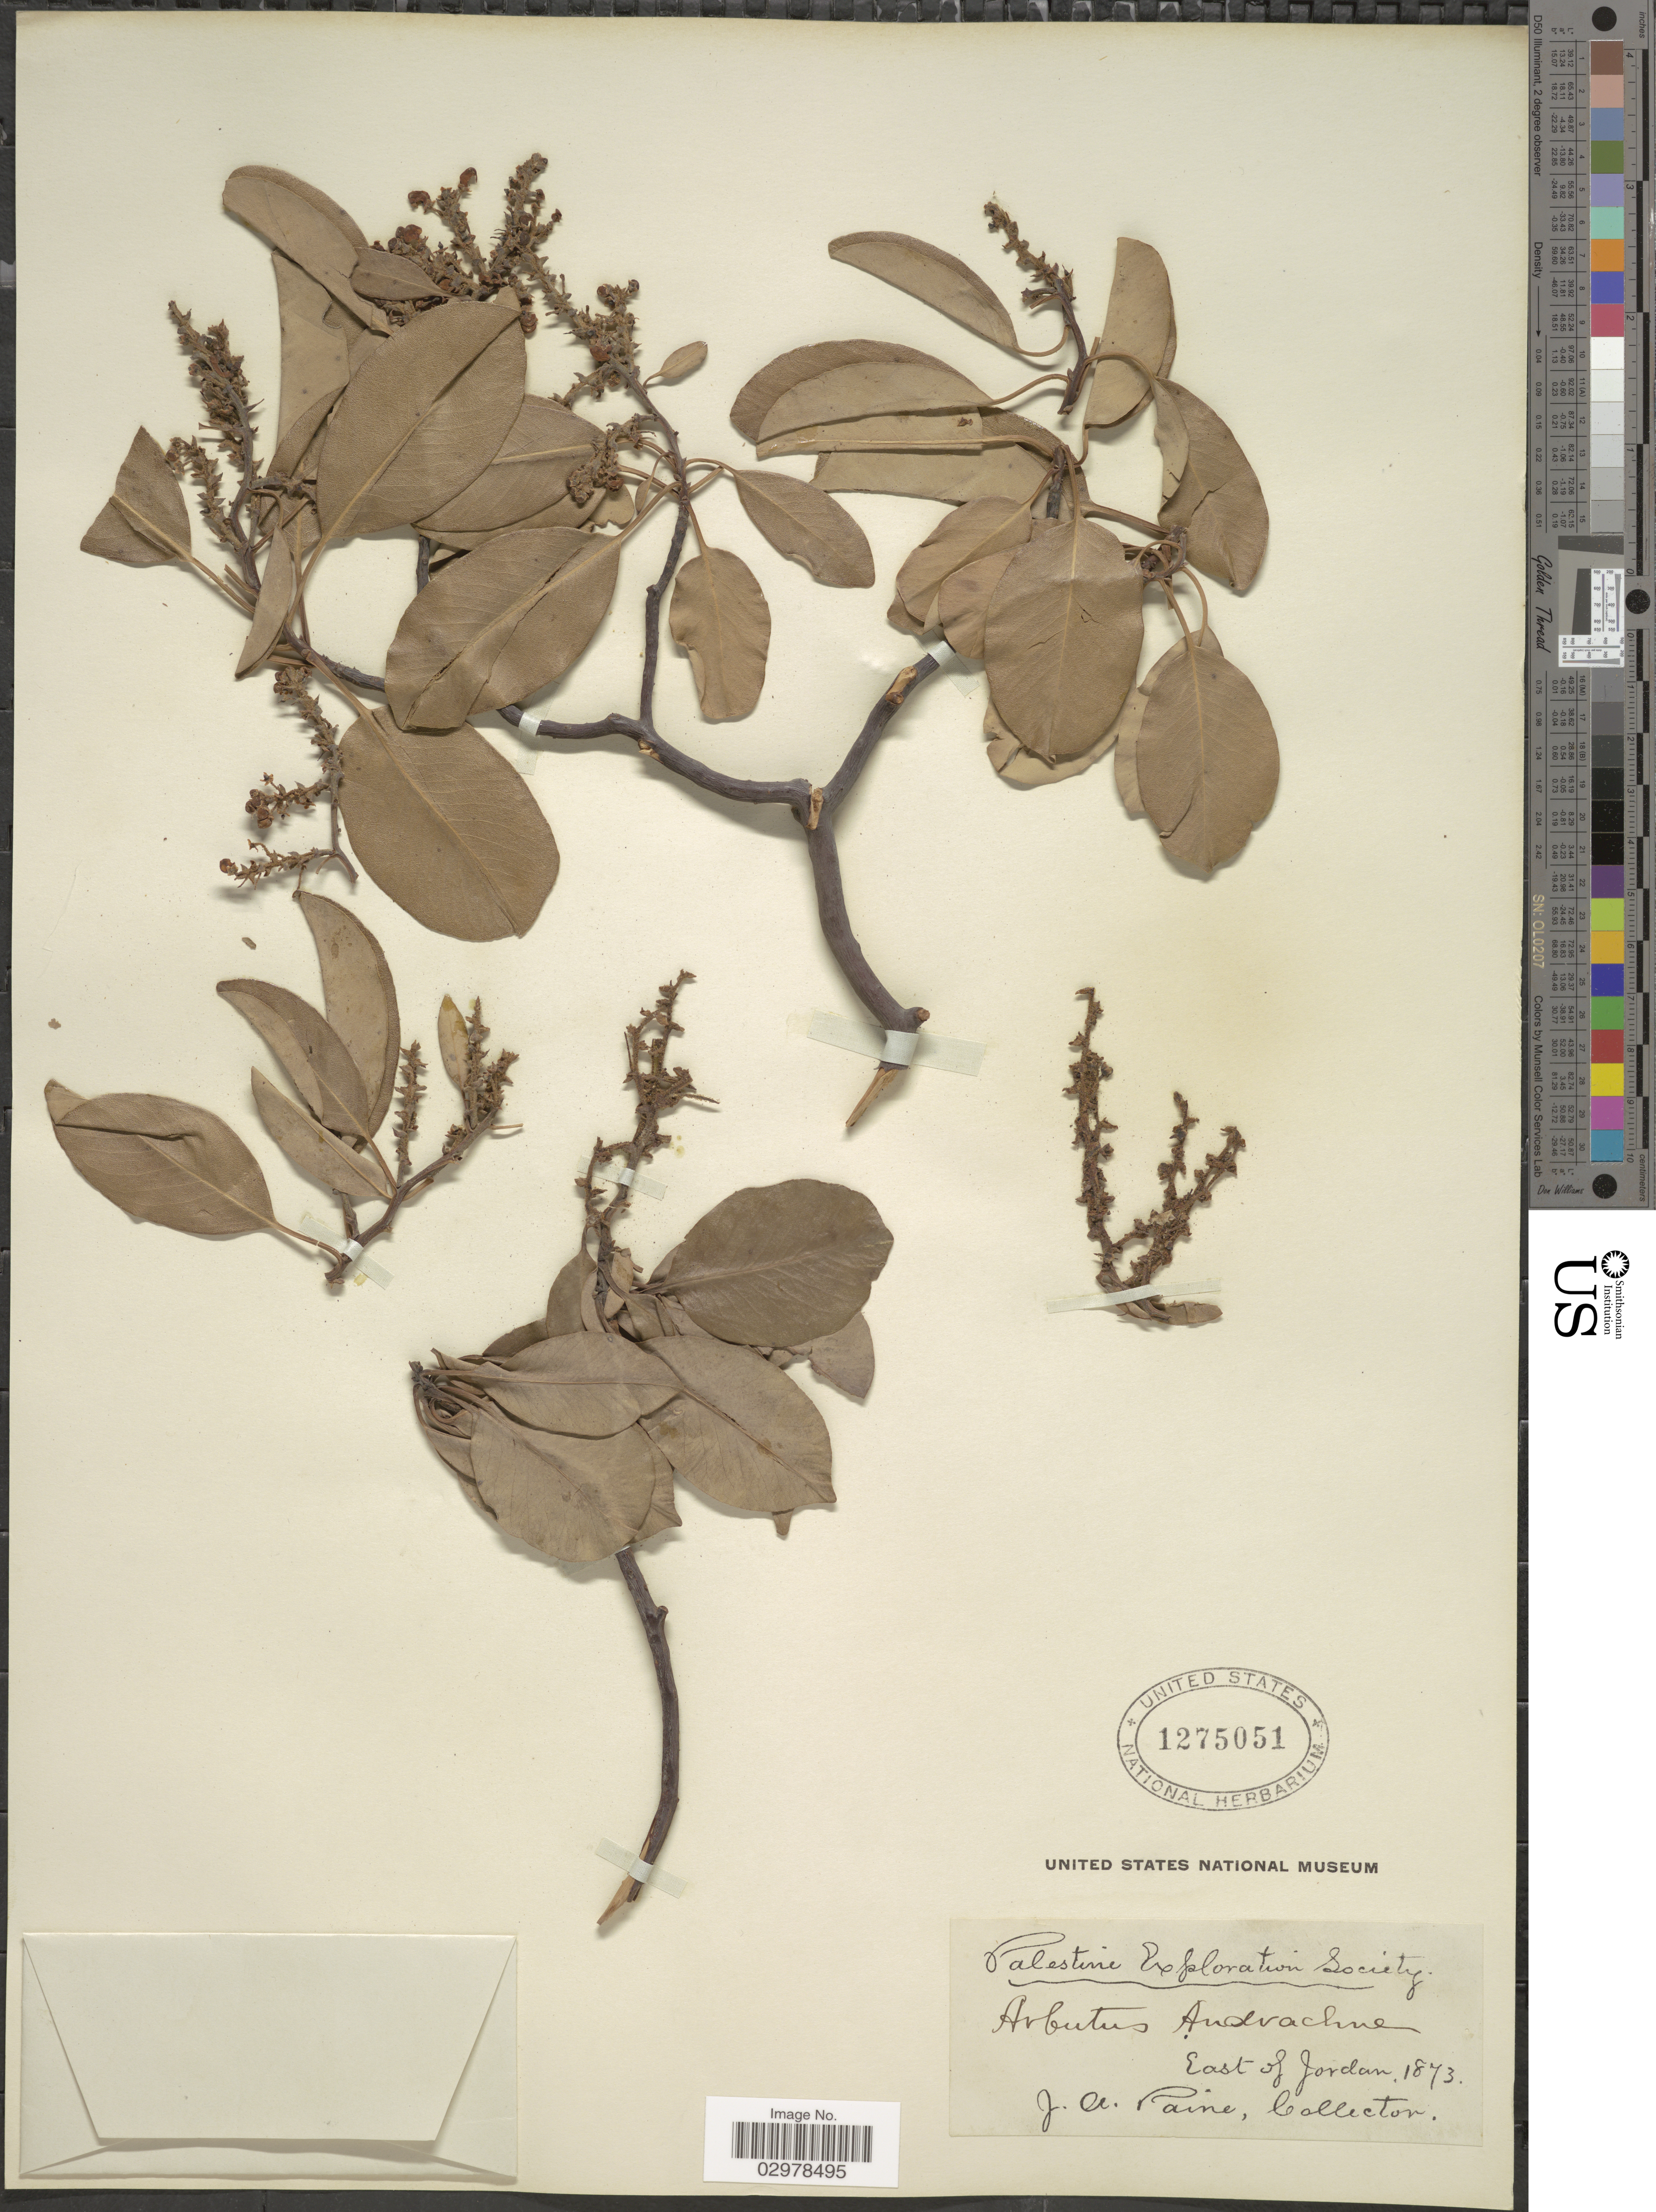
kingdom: Plantae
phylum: Tracheophyta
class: Magnoliopsida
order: Ericales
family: Ericaceae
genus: Arbutus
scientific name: Arbutus andrachne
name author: L.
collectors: J. A. Paine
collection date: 1873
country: Jordan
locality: East of Jordan.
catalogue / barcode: US 1275051